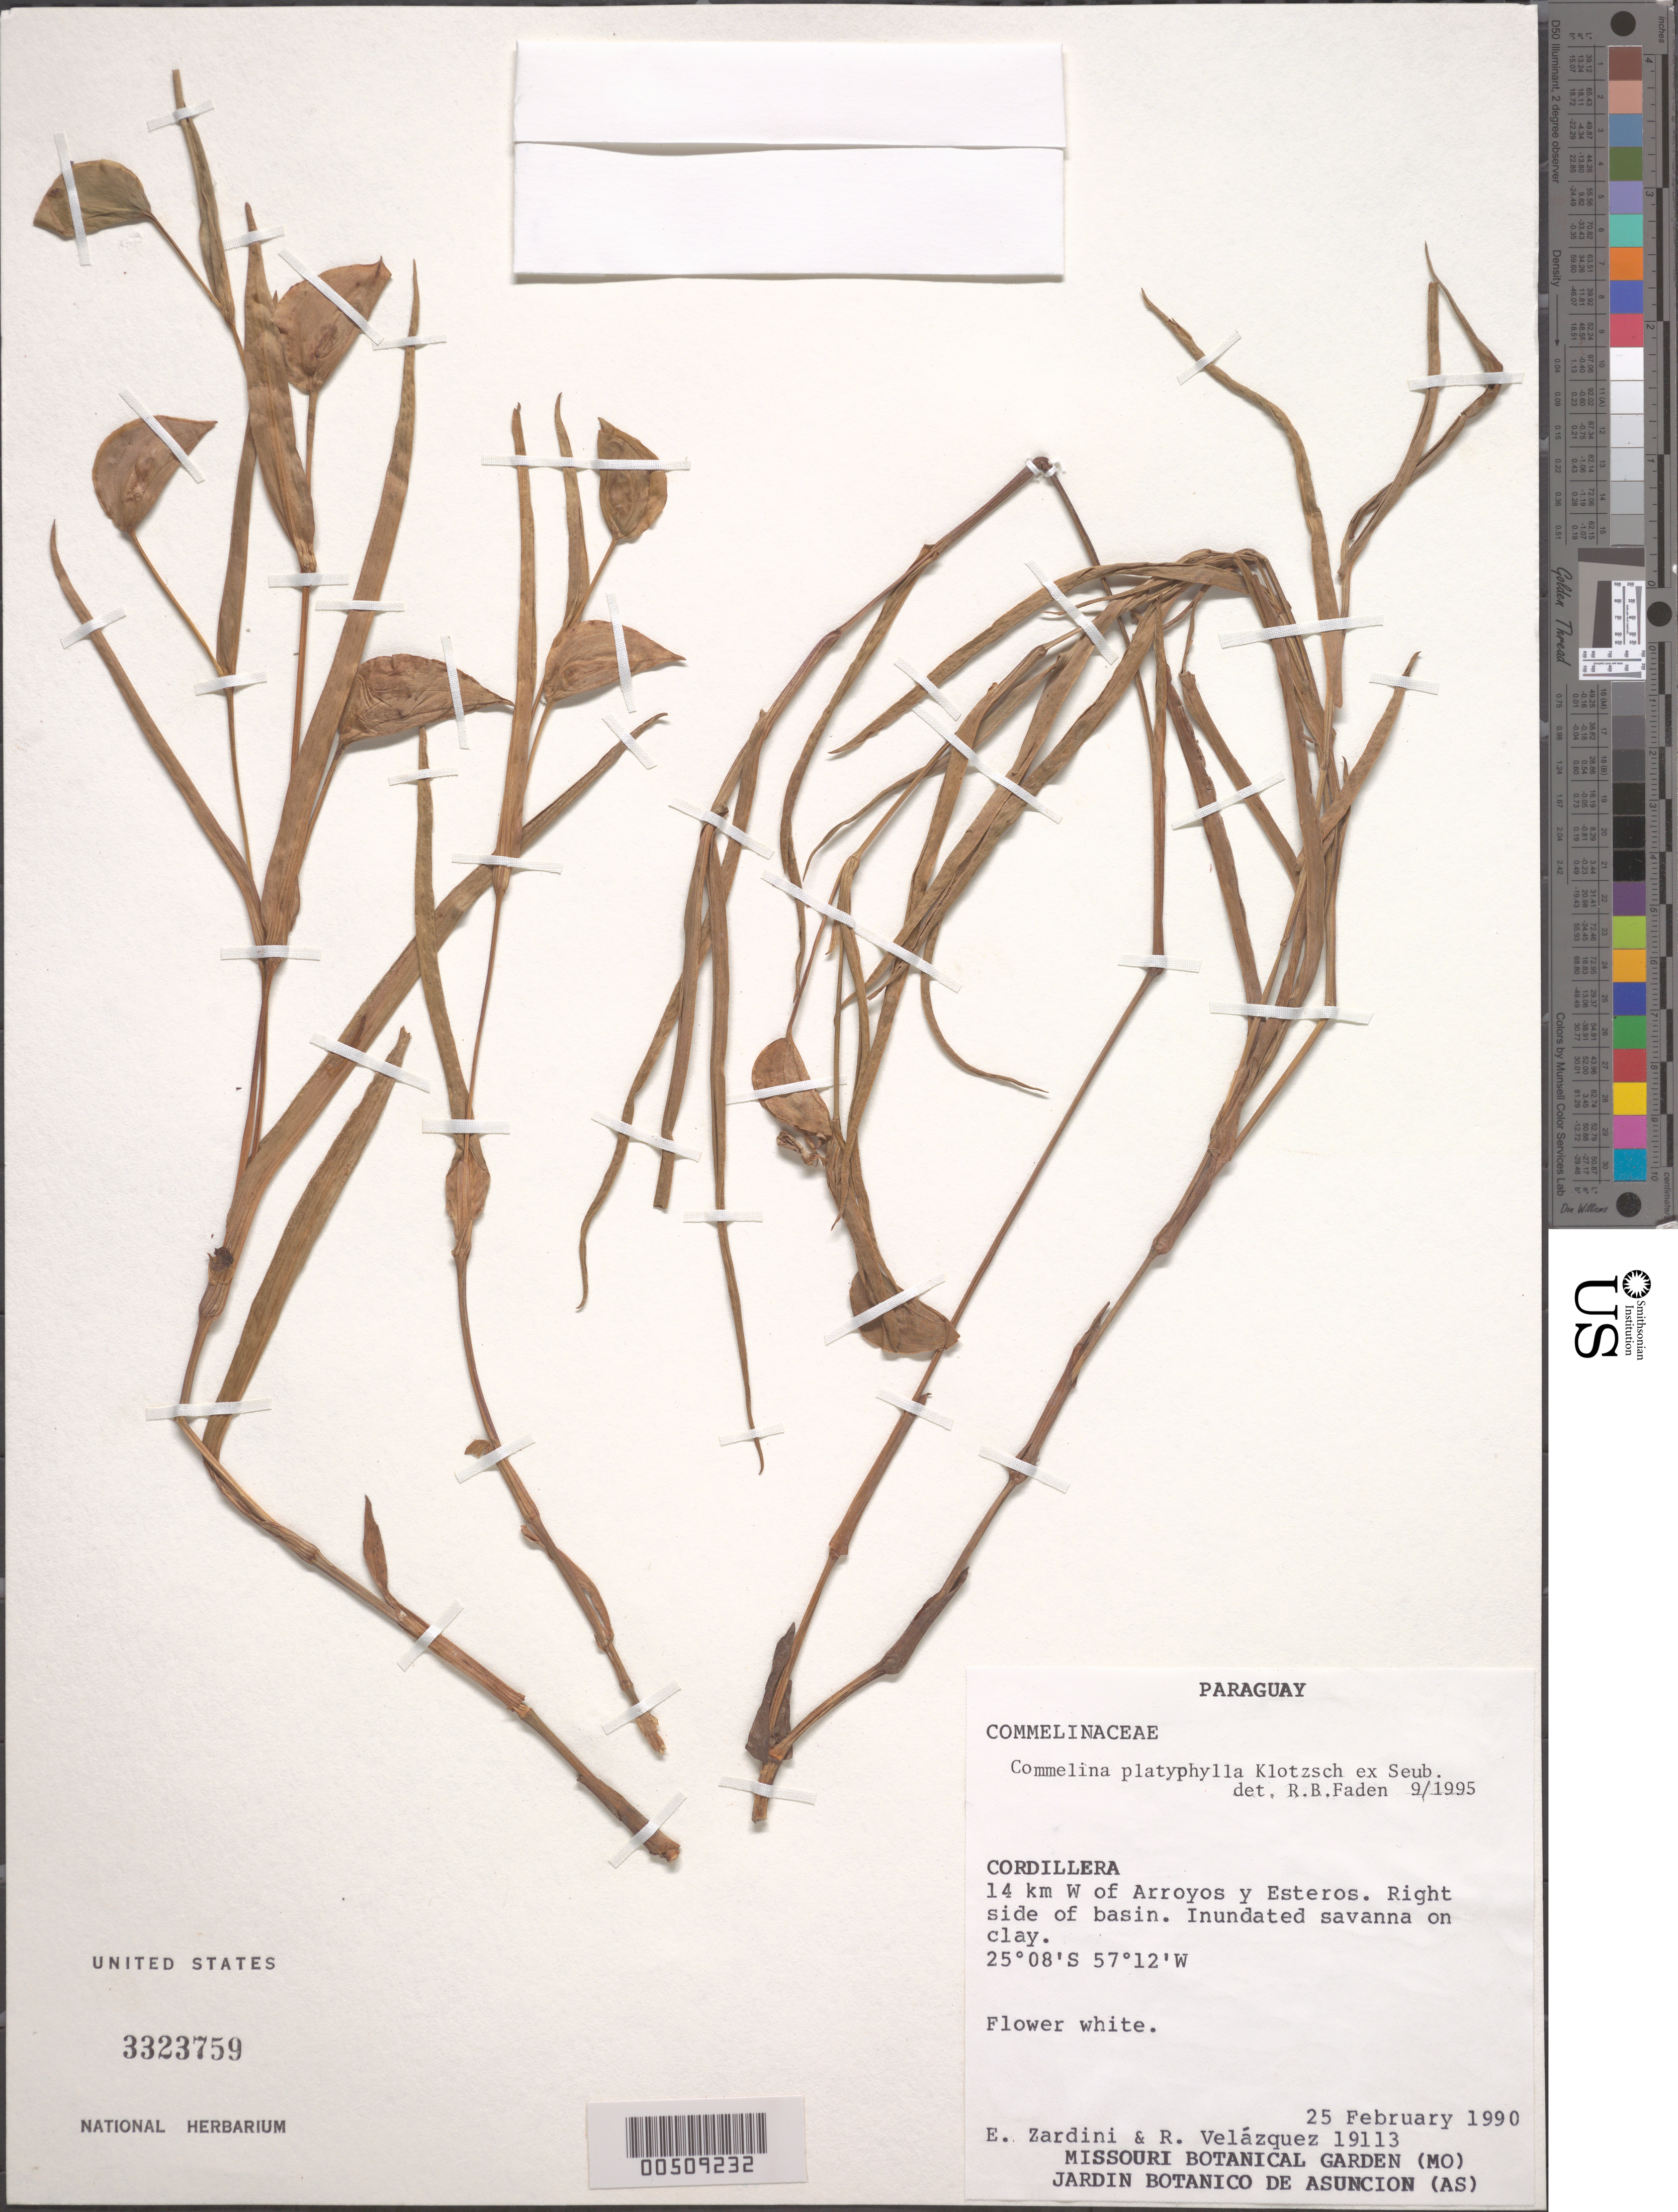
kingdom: Plantae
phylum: Tracheophyta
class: Liliopsida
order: Commelinales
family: Commelinaceae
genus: Commelina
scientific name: Commelina platyphylla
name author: Klotzsch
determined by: Faden, Robert B., (US), Smithsonian Institution - National Museum of Natural History (UNITED STATES)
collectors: E. M. Zardini & R. Velasquez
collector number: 19113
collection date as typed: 25 Feb 1990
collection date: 1990-02-25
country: Paraguay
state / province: Paraguarí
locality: W of arroyos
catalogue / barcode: US 3323759